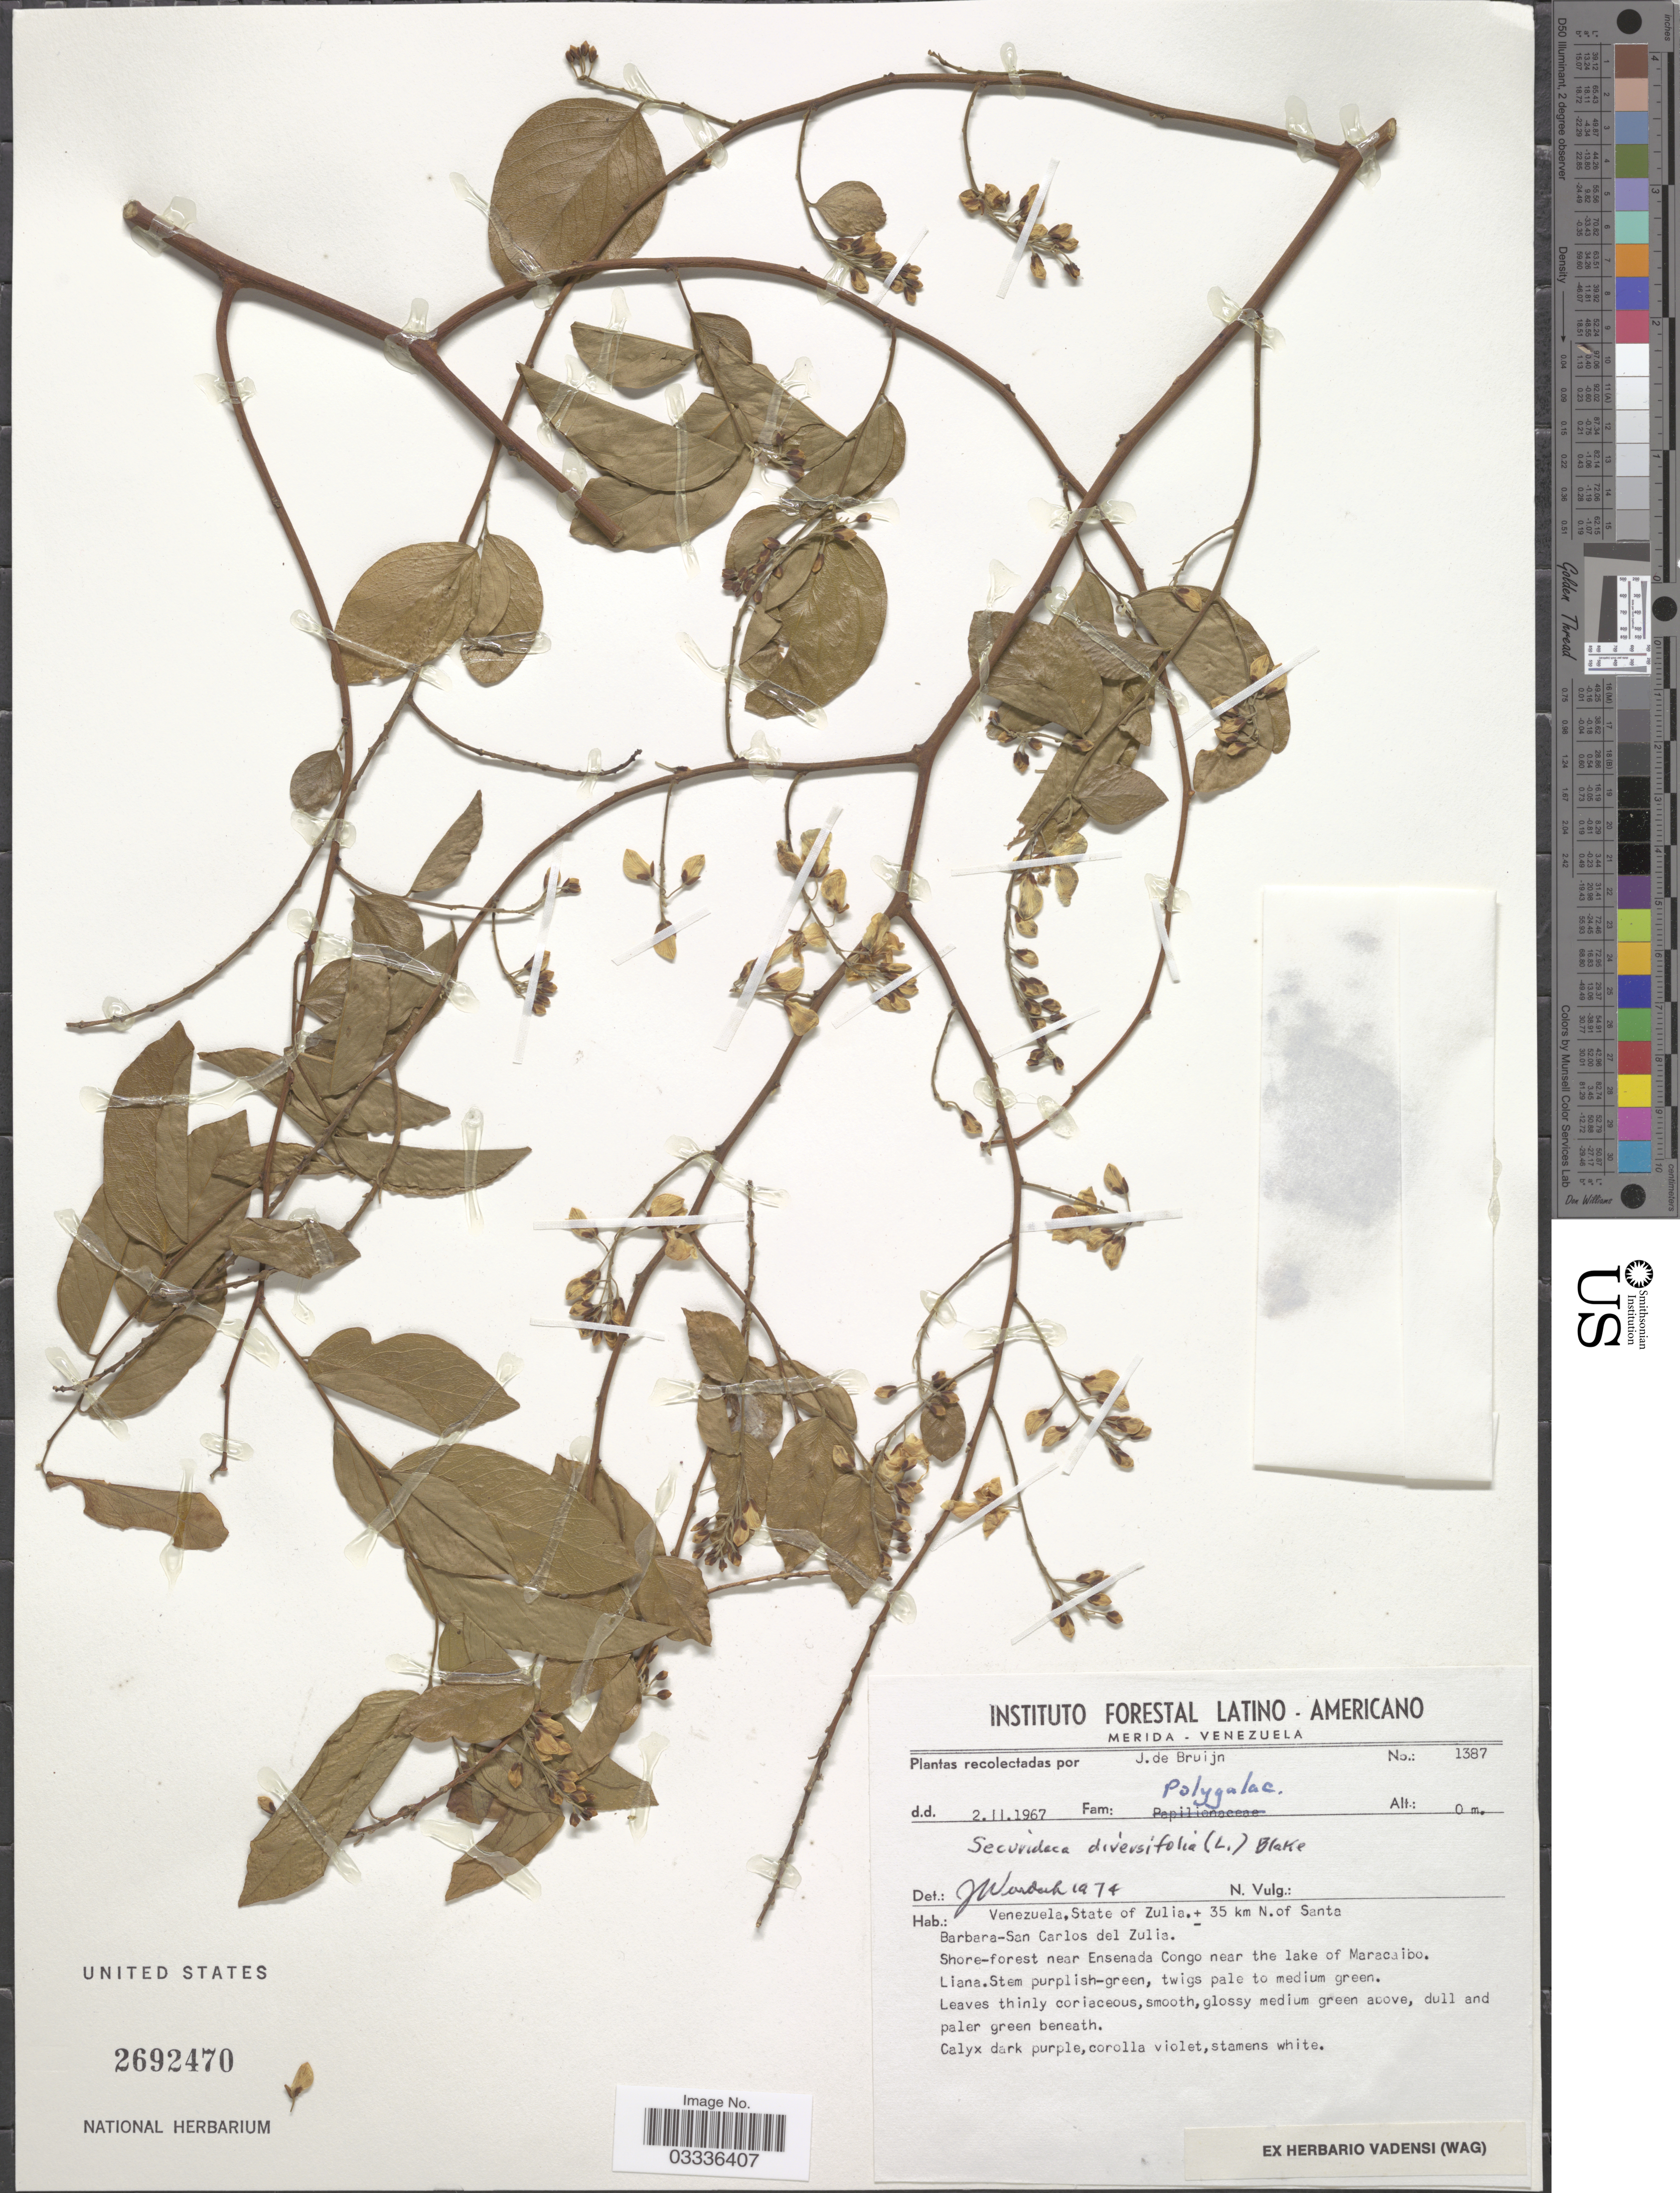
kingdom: Plantae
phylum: Tracheophyta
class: Magnoliopsida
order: Fabales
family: Polygalaceae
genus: Securidaca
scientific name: Securidaca diversifolia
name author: (L.) S.F. Blake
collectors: J. Bruijn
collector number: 1387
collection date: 1967-11-02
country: Venezuela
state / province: Zulia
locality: ± 35 km N. of Santa Barbara-San Carlos del Zulia. Shore-forest near Ensenada Congo near the lake of Maracaibo.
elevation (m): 0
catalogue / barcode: US 2692470